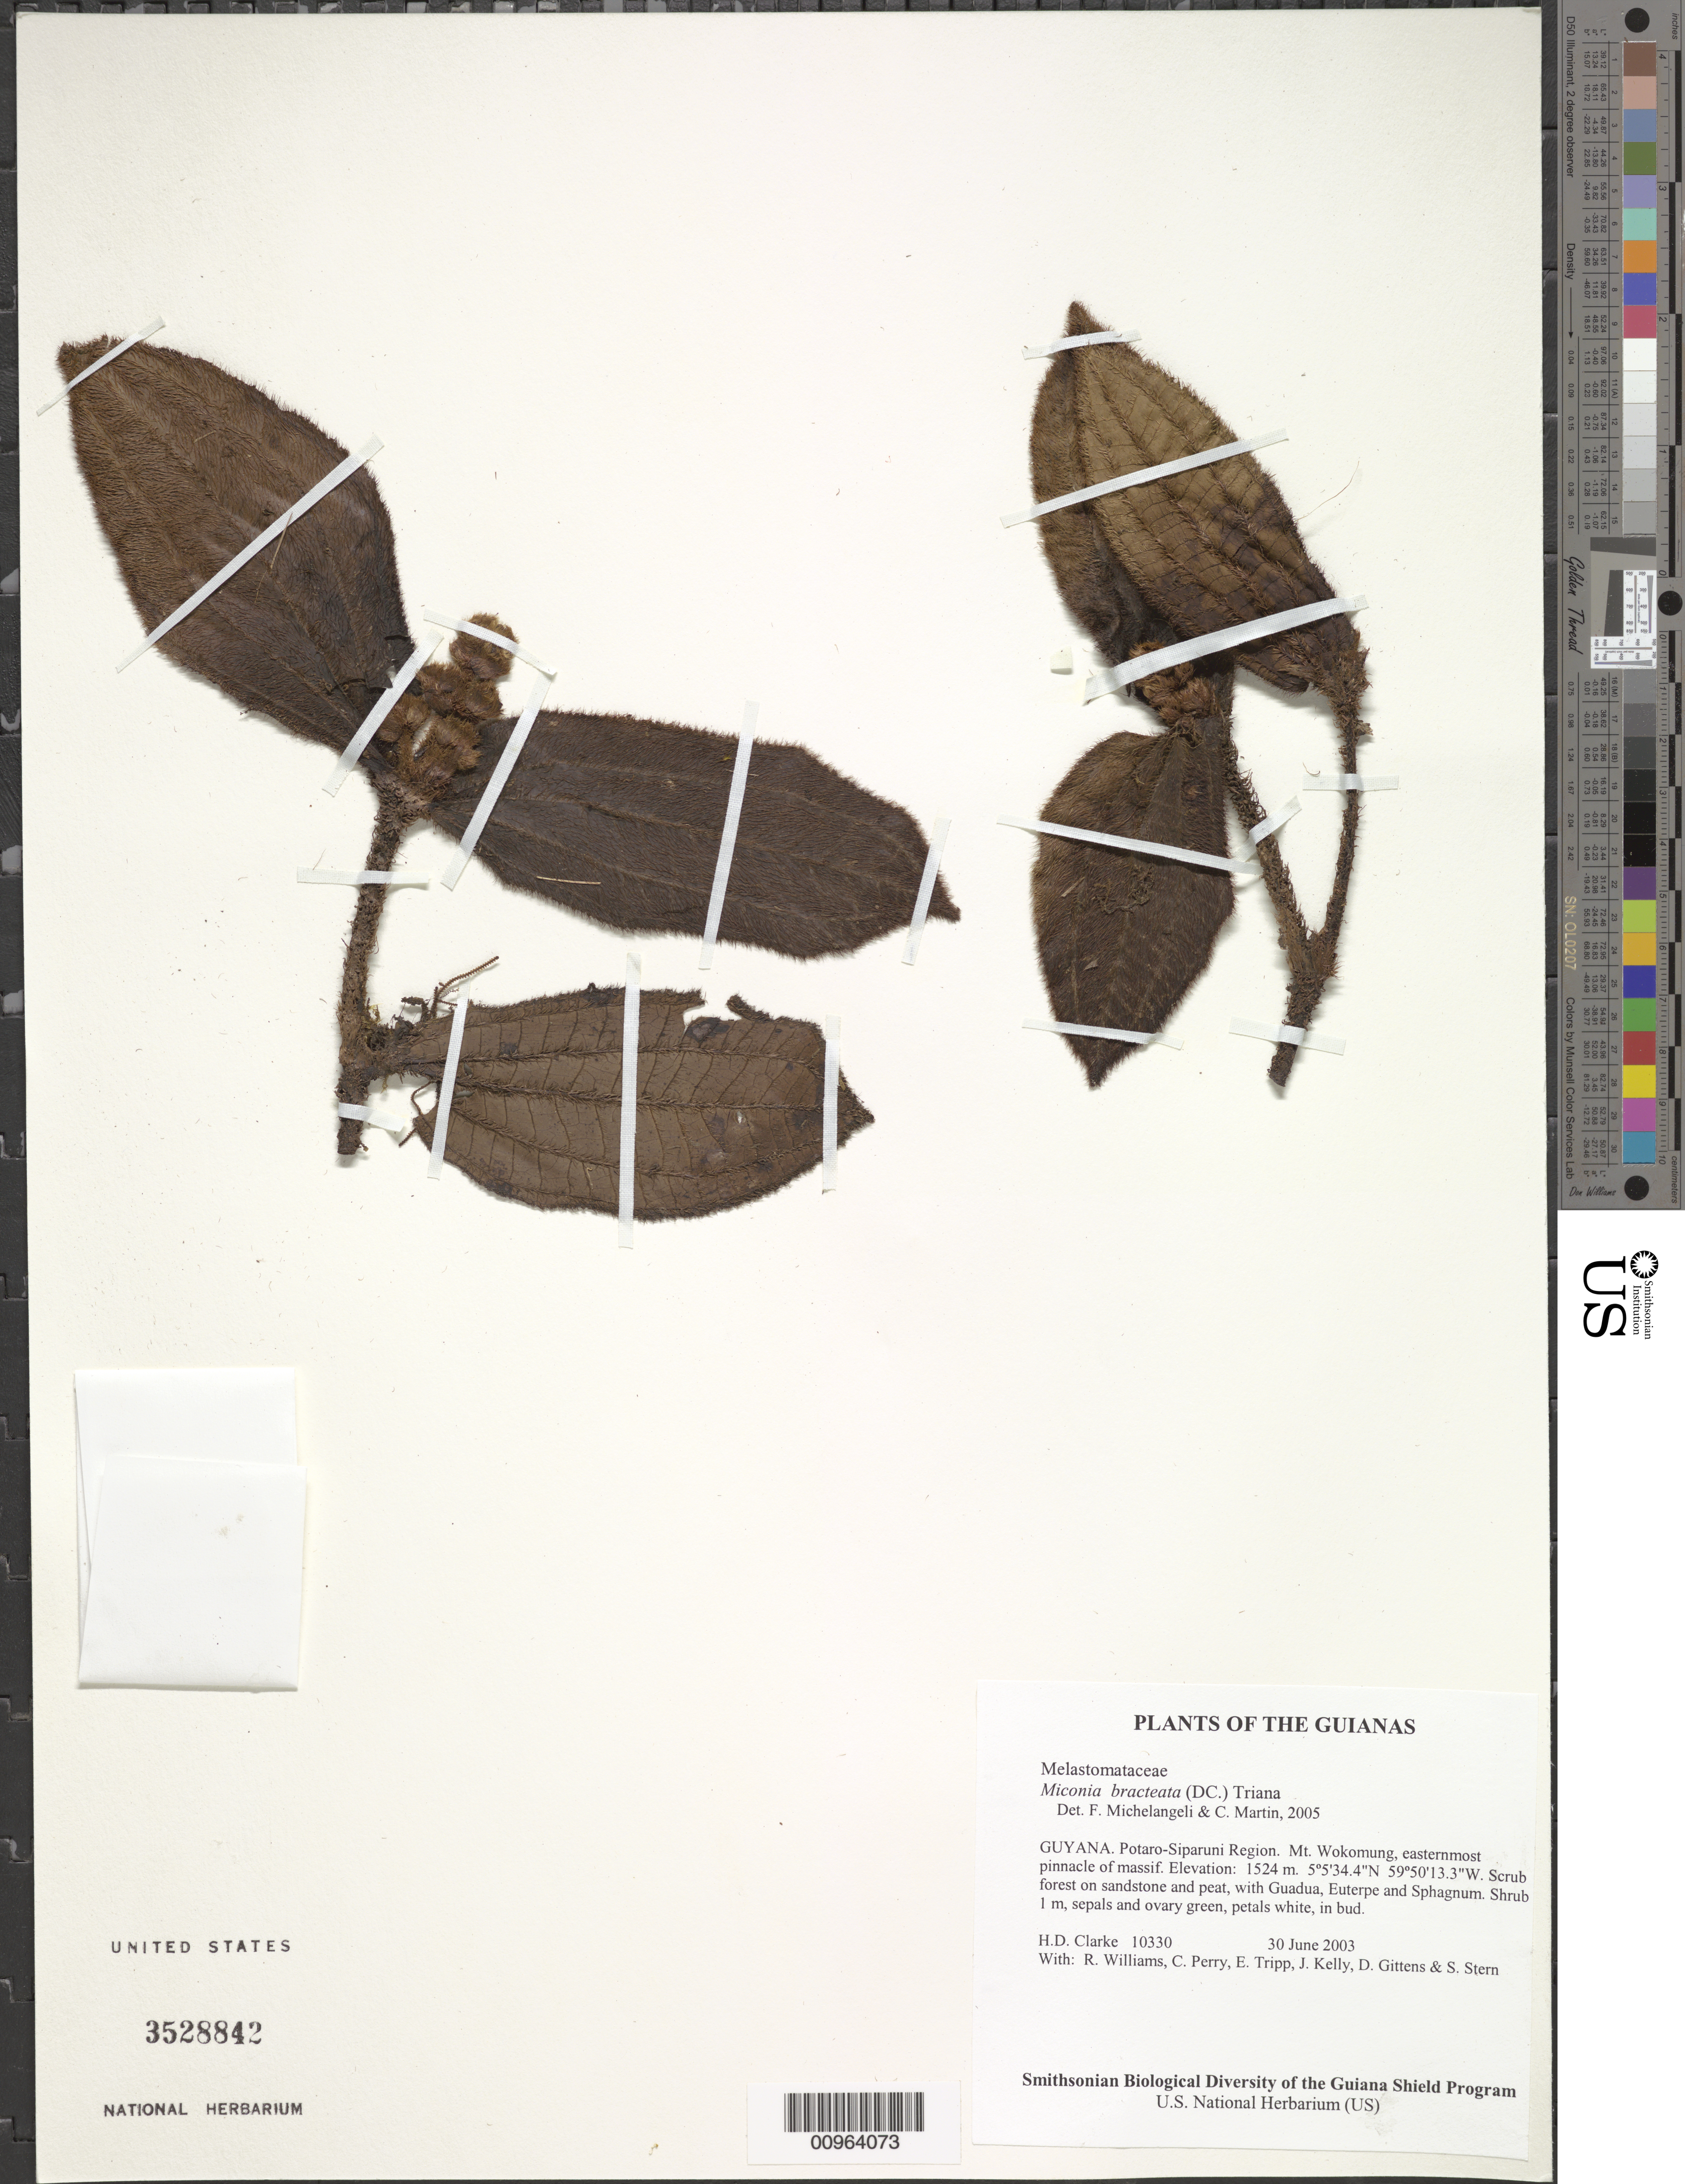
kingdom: Plantae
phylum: Tracheophyta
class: Magnoliopsida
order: Myrtales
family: Melastomataceae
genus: Miconia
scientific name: Miconia bracteata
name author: (DC.) Triana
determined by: Michelangeli, F. A.; Martin, C.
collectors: H. D. Clarke, R. Williams, C. Perry, E. Tripp, J. Kelly, D. Gittens & S. R. Stern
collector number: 10330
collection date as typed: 30 June 2003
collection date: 2003-06-30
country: Guyana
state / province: Potaro-Siparuni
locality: Mt. Wokomung, easternmost pinnacle of massif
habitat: Scrub forest on sandstone and peat, with Guadua, Euterpe and Sphagnum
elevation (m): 1524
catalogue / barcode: US 3528842